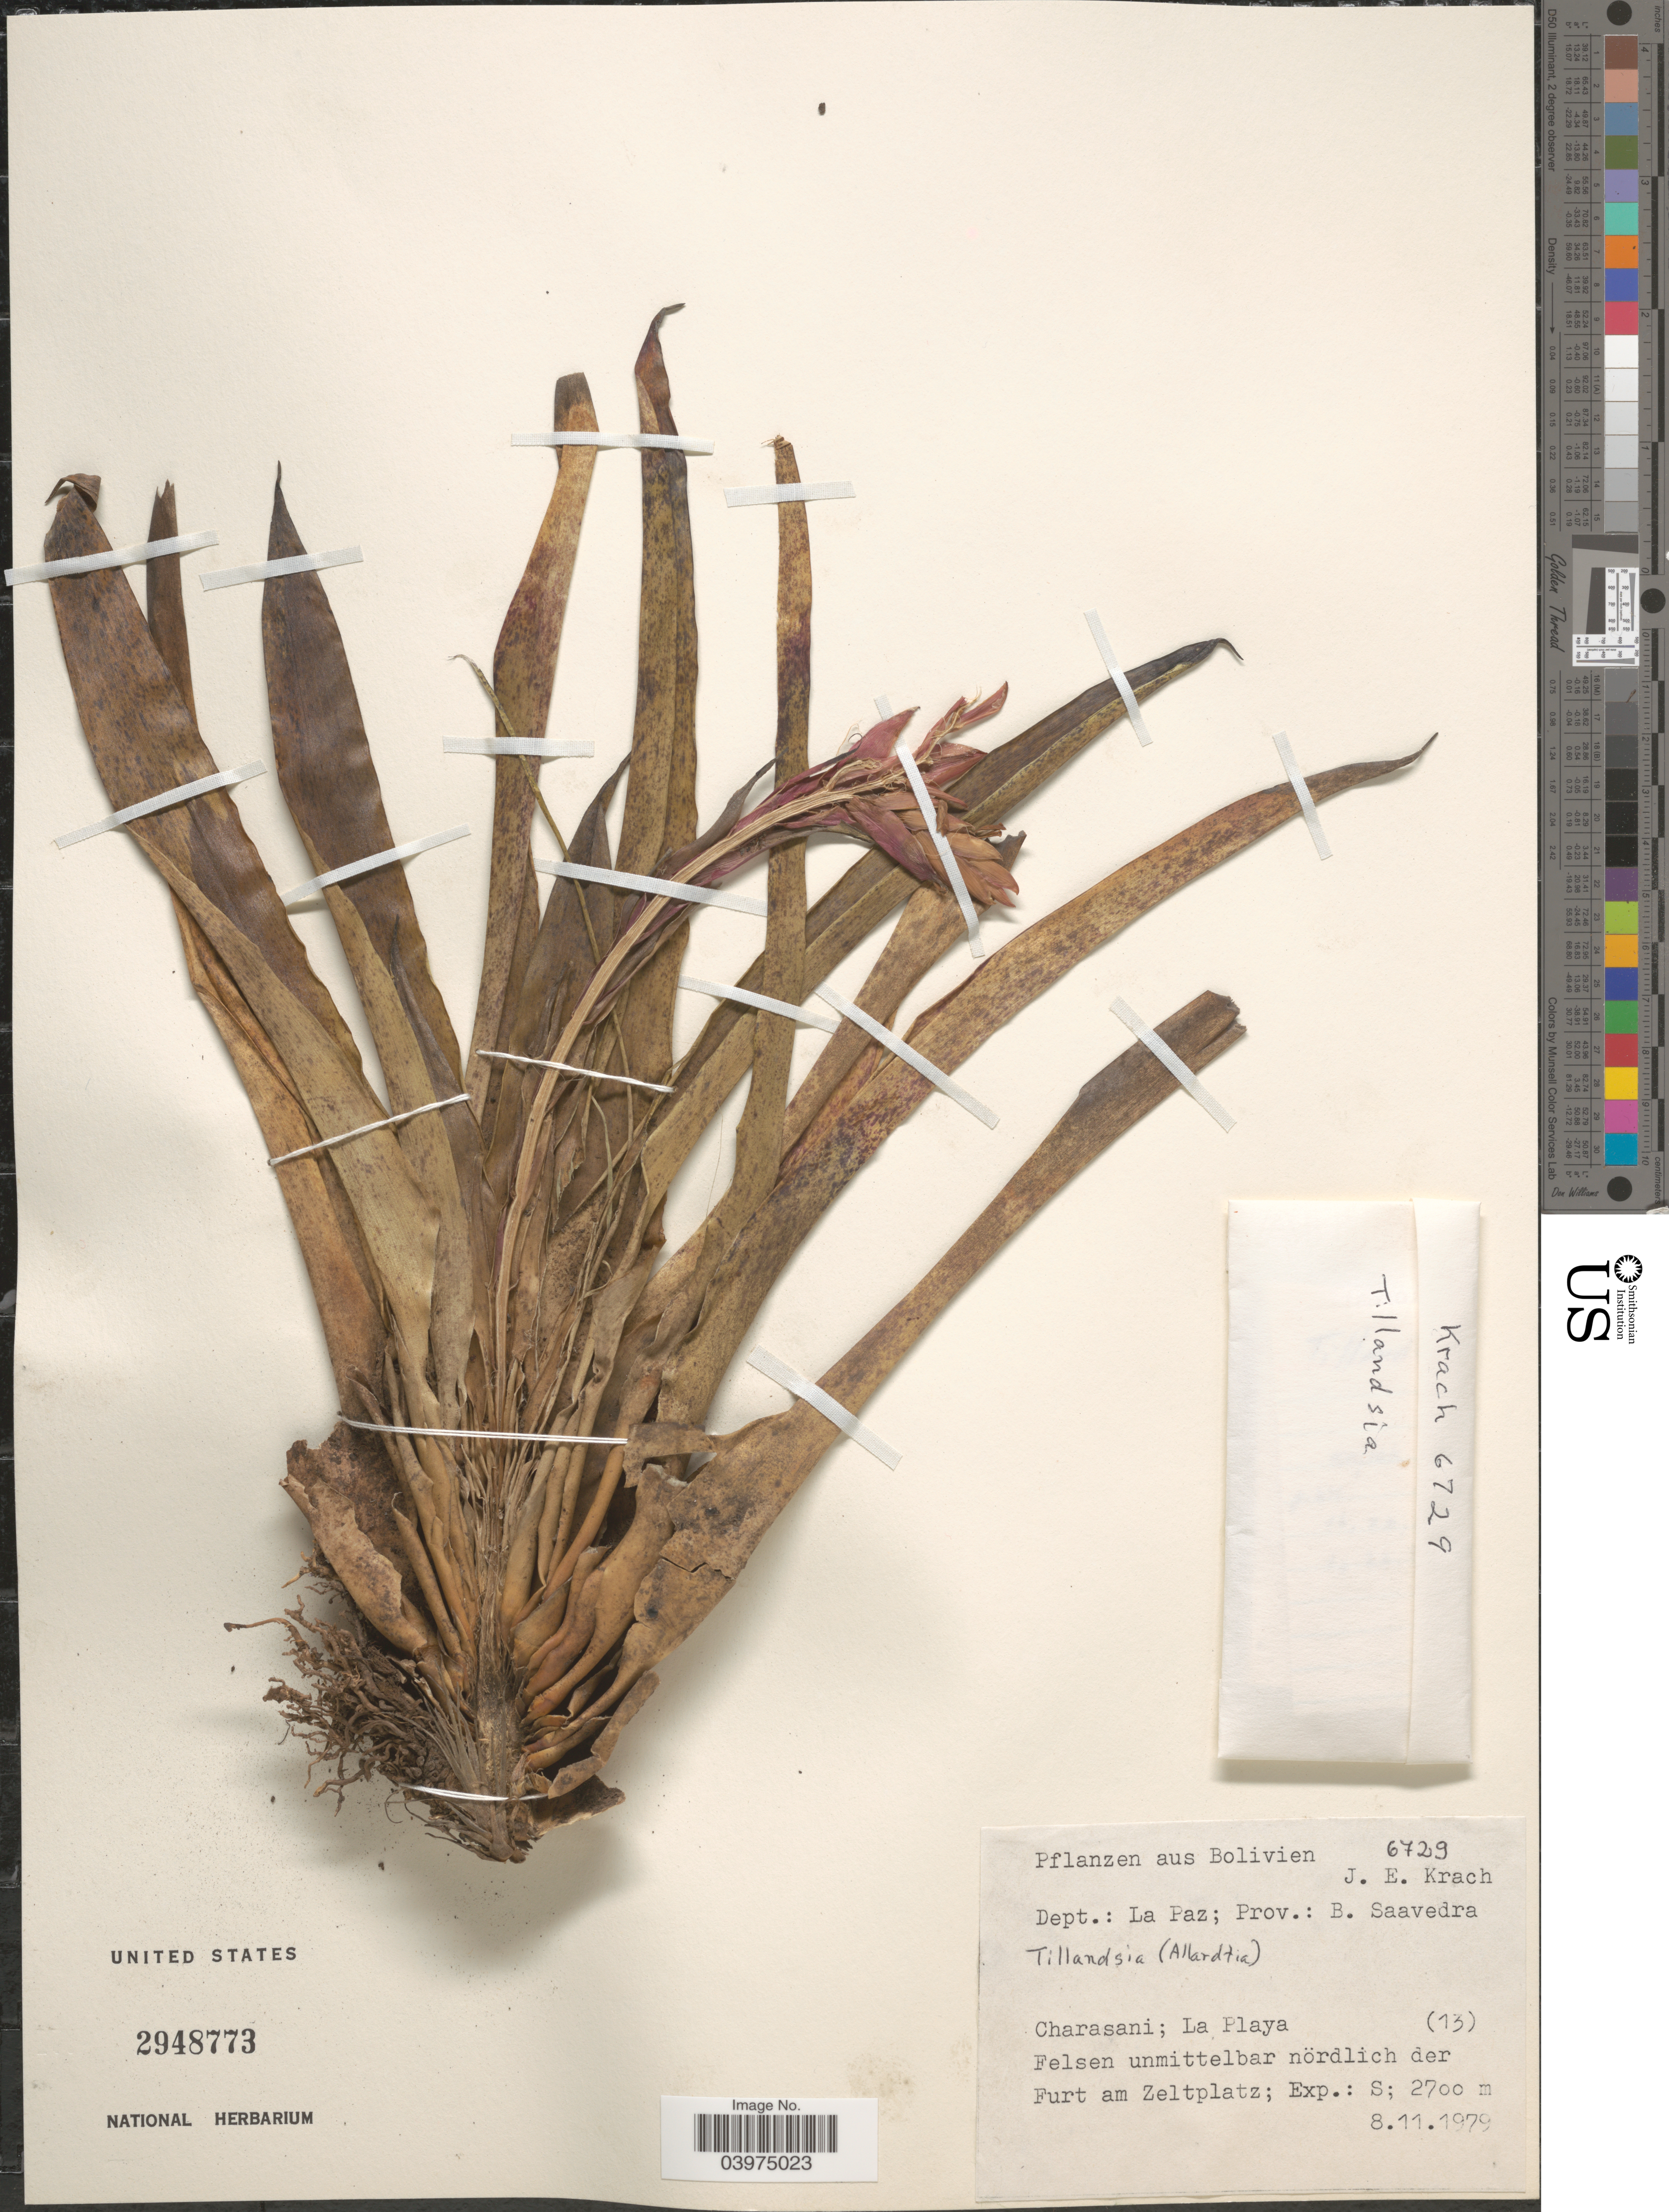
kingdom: Plantae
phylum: Tracheophyta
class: Liliopsida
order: Poales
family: Bromeliaceae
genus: Tillandsia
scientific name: Tillandsia sp.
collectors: J. Krach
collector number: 6729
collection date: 1979-11-08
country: Bolivia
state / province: La Paz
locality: Dept.: La Paz; Prov.: B.Saavedra. Charasani; La Playa.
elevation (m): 2700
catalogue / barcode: US 2948773